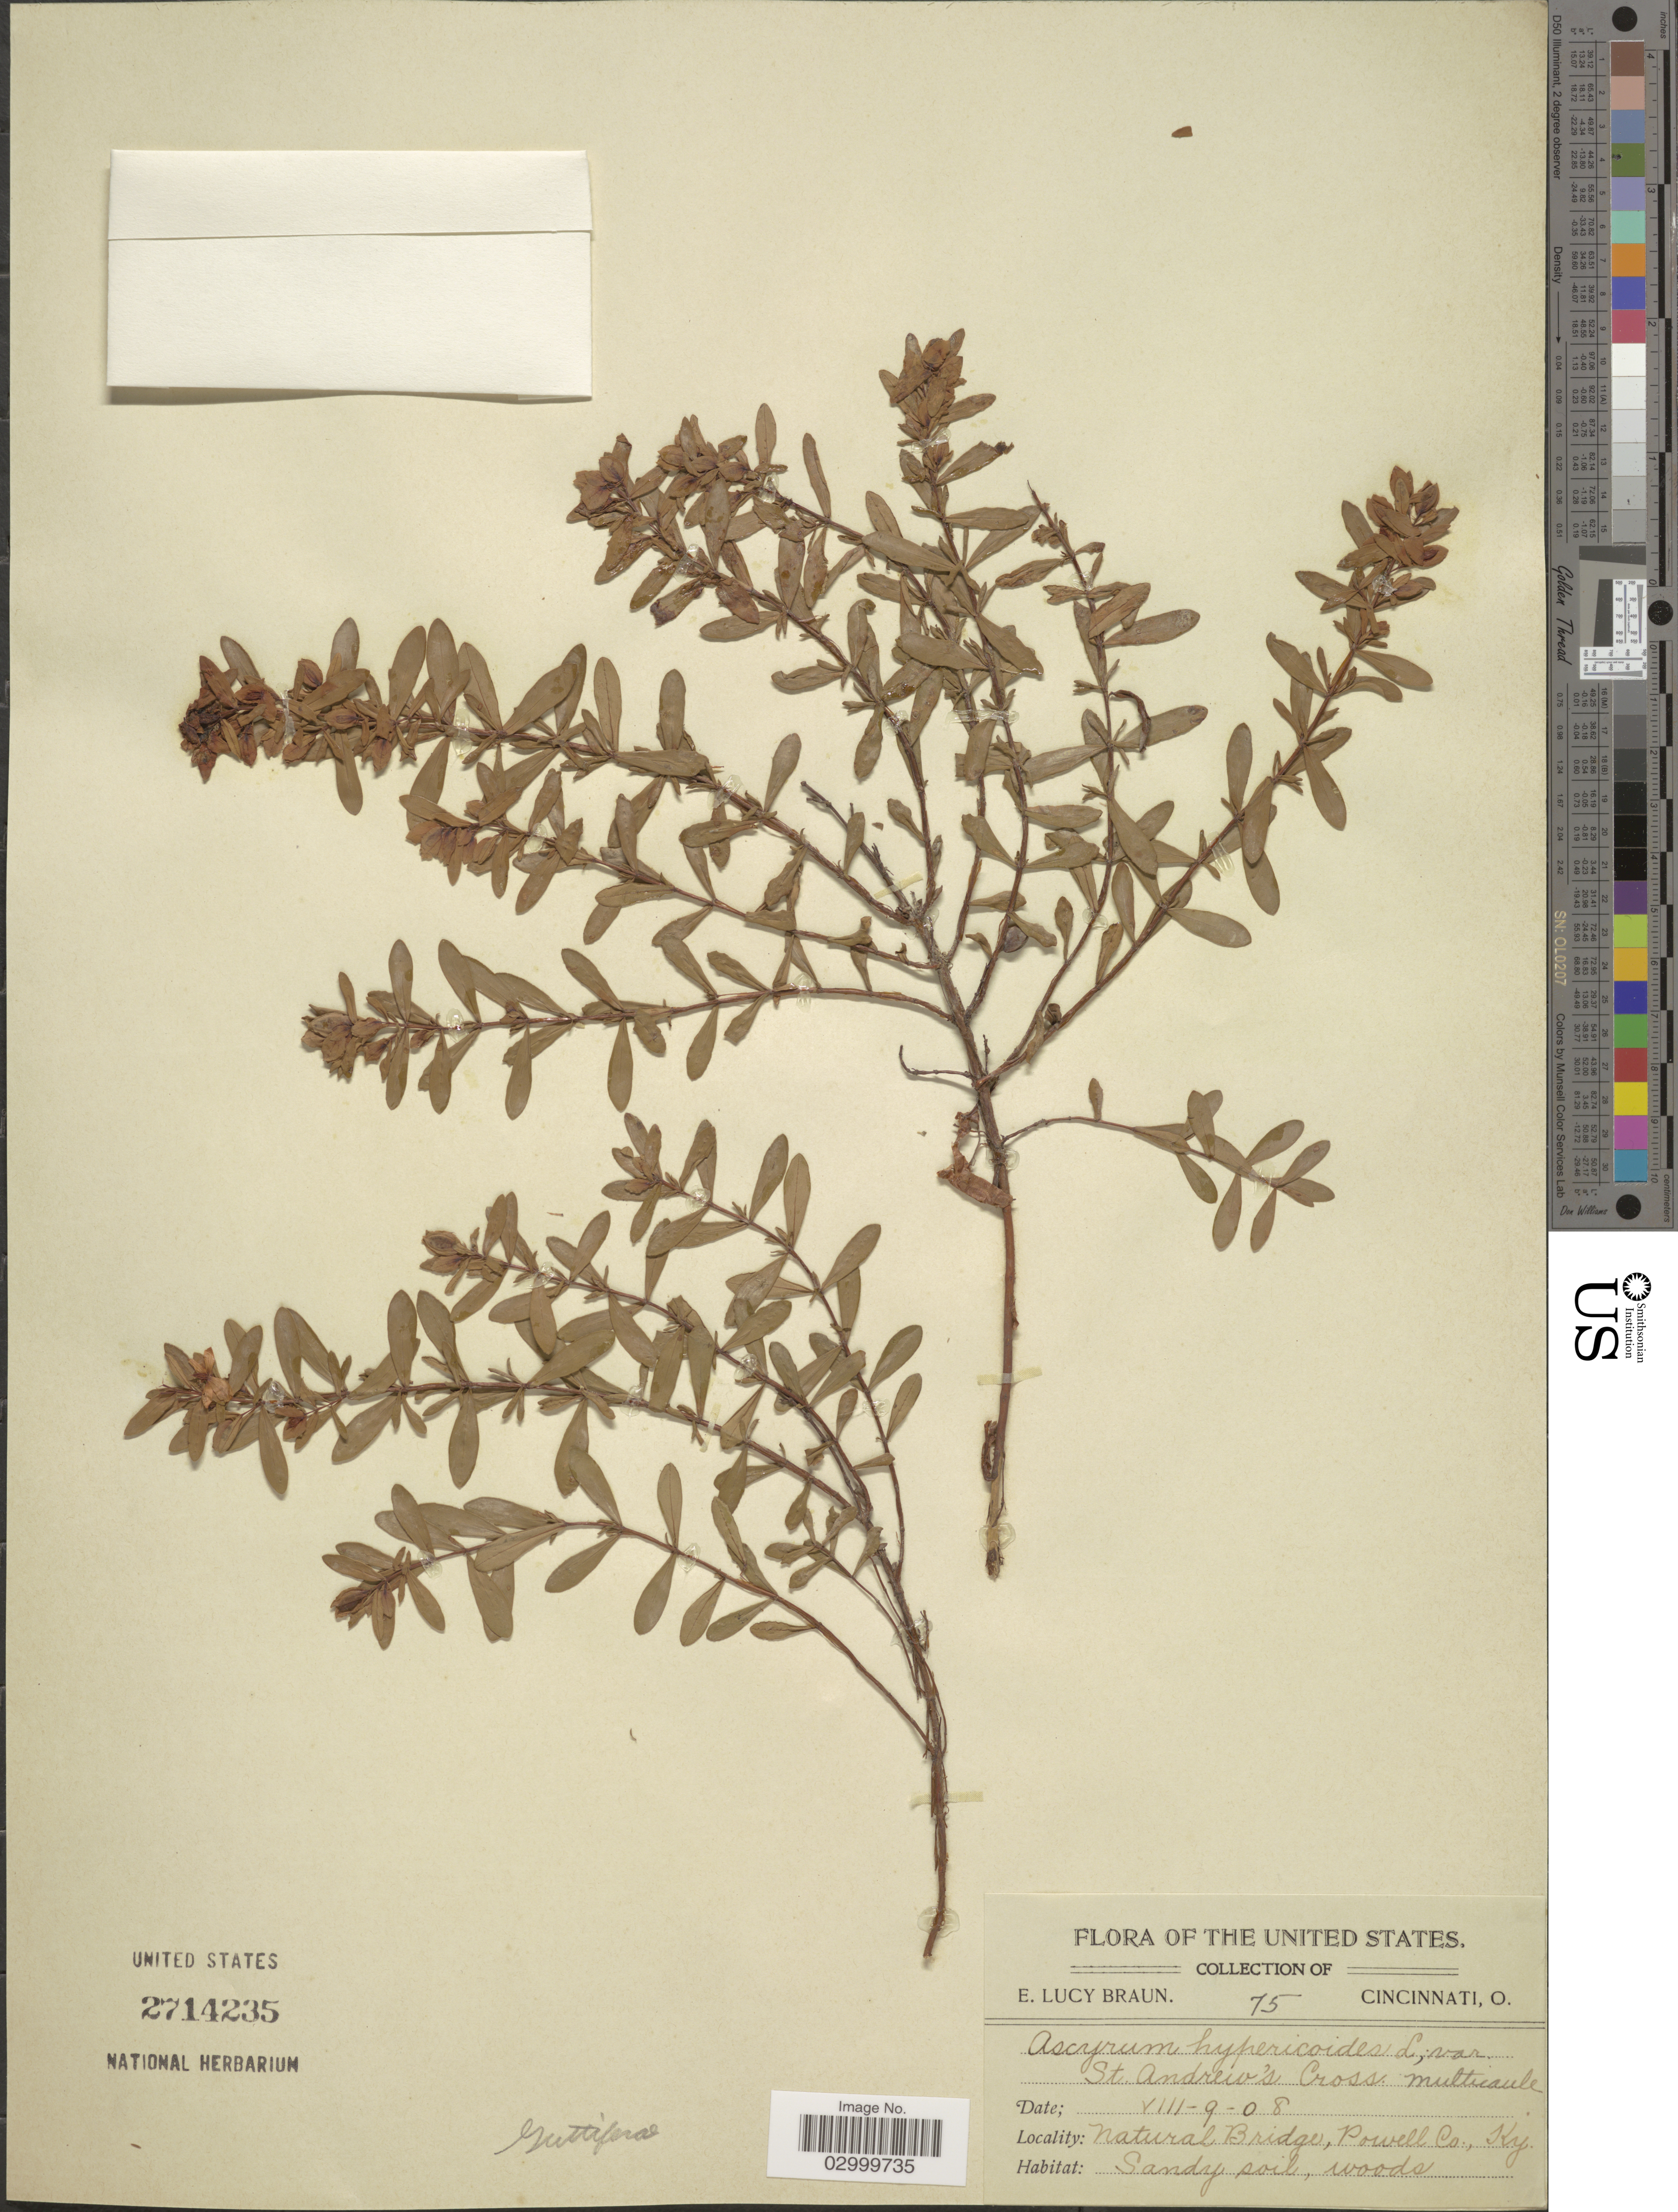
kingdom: Plantae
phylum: Tracheophyta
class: Magnoliopsida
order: Malpighiales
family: Hypericaceae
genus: Hypericum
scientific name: Hypericum stragulum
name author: W.P. Adams & N. Robson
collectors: E. L. Braun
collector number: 75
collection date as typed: Transcribed d/m/y: 9/8/8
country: United States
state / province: Kentucky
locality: Natural Bridge, Powell Co.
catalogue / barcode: US 2714235